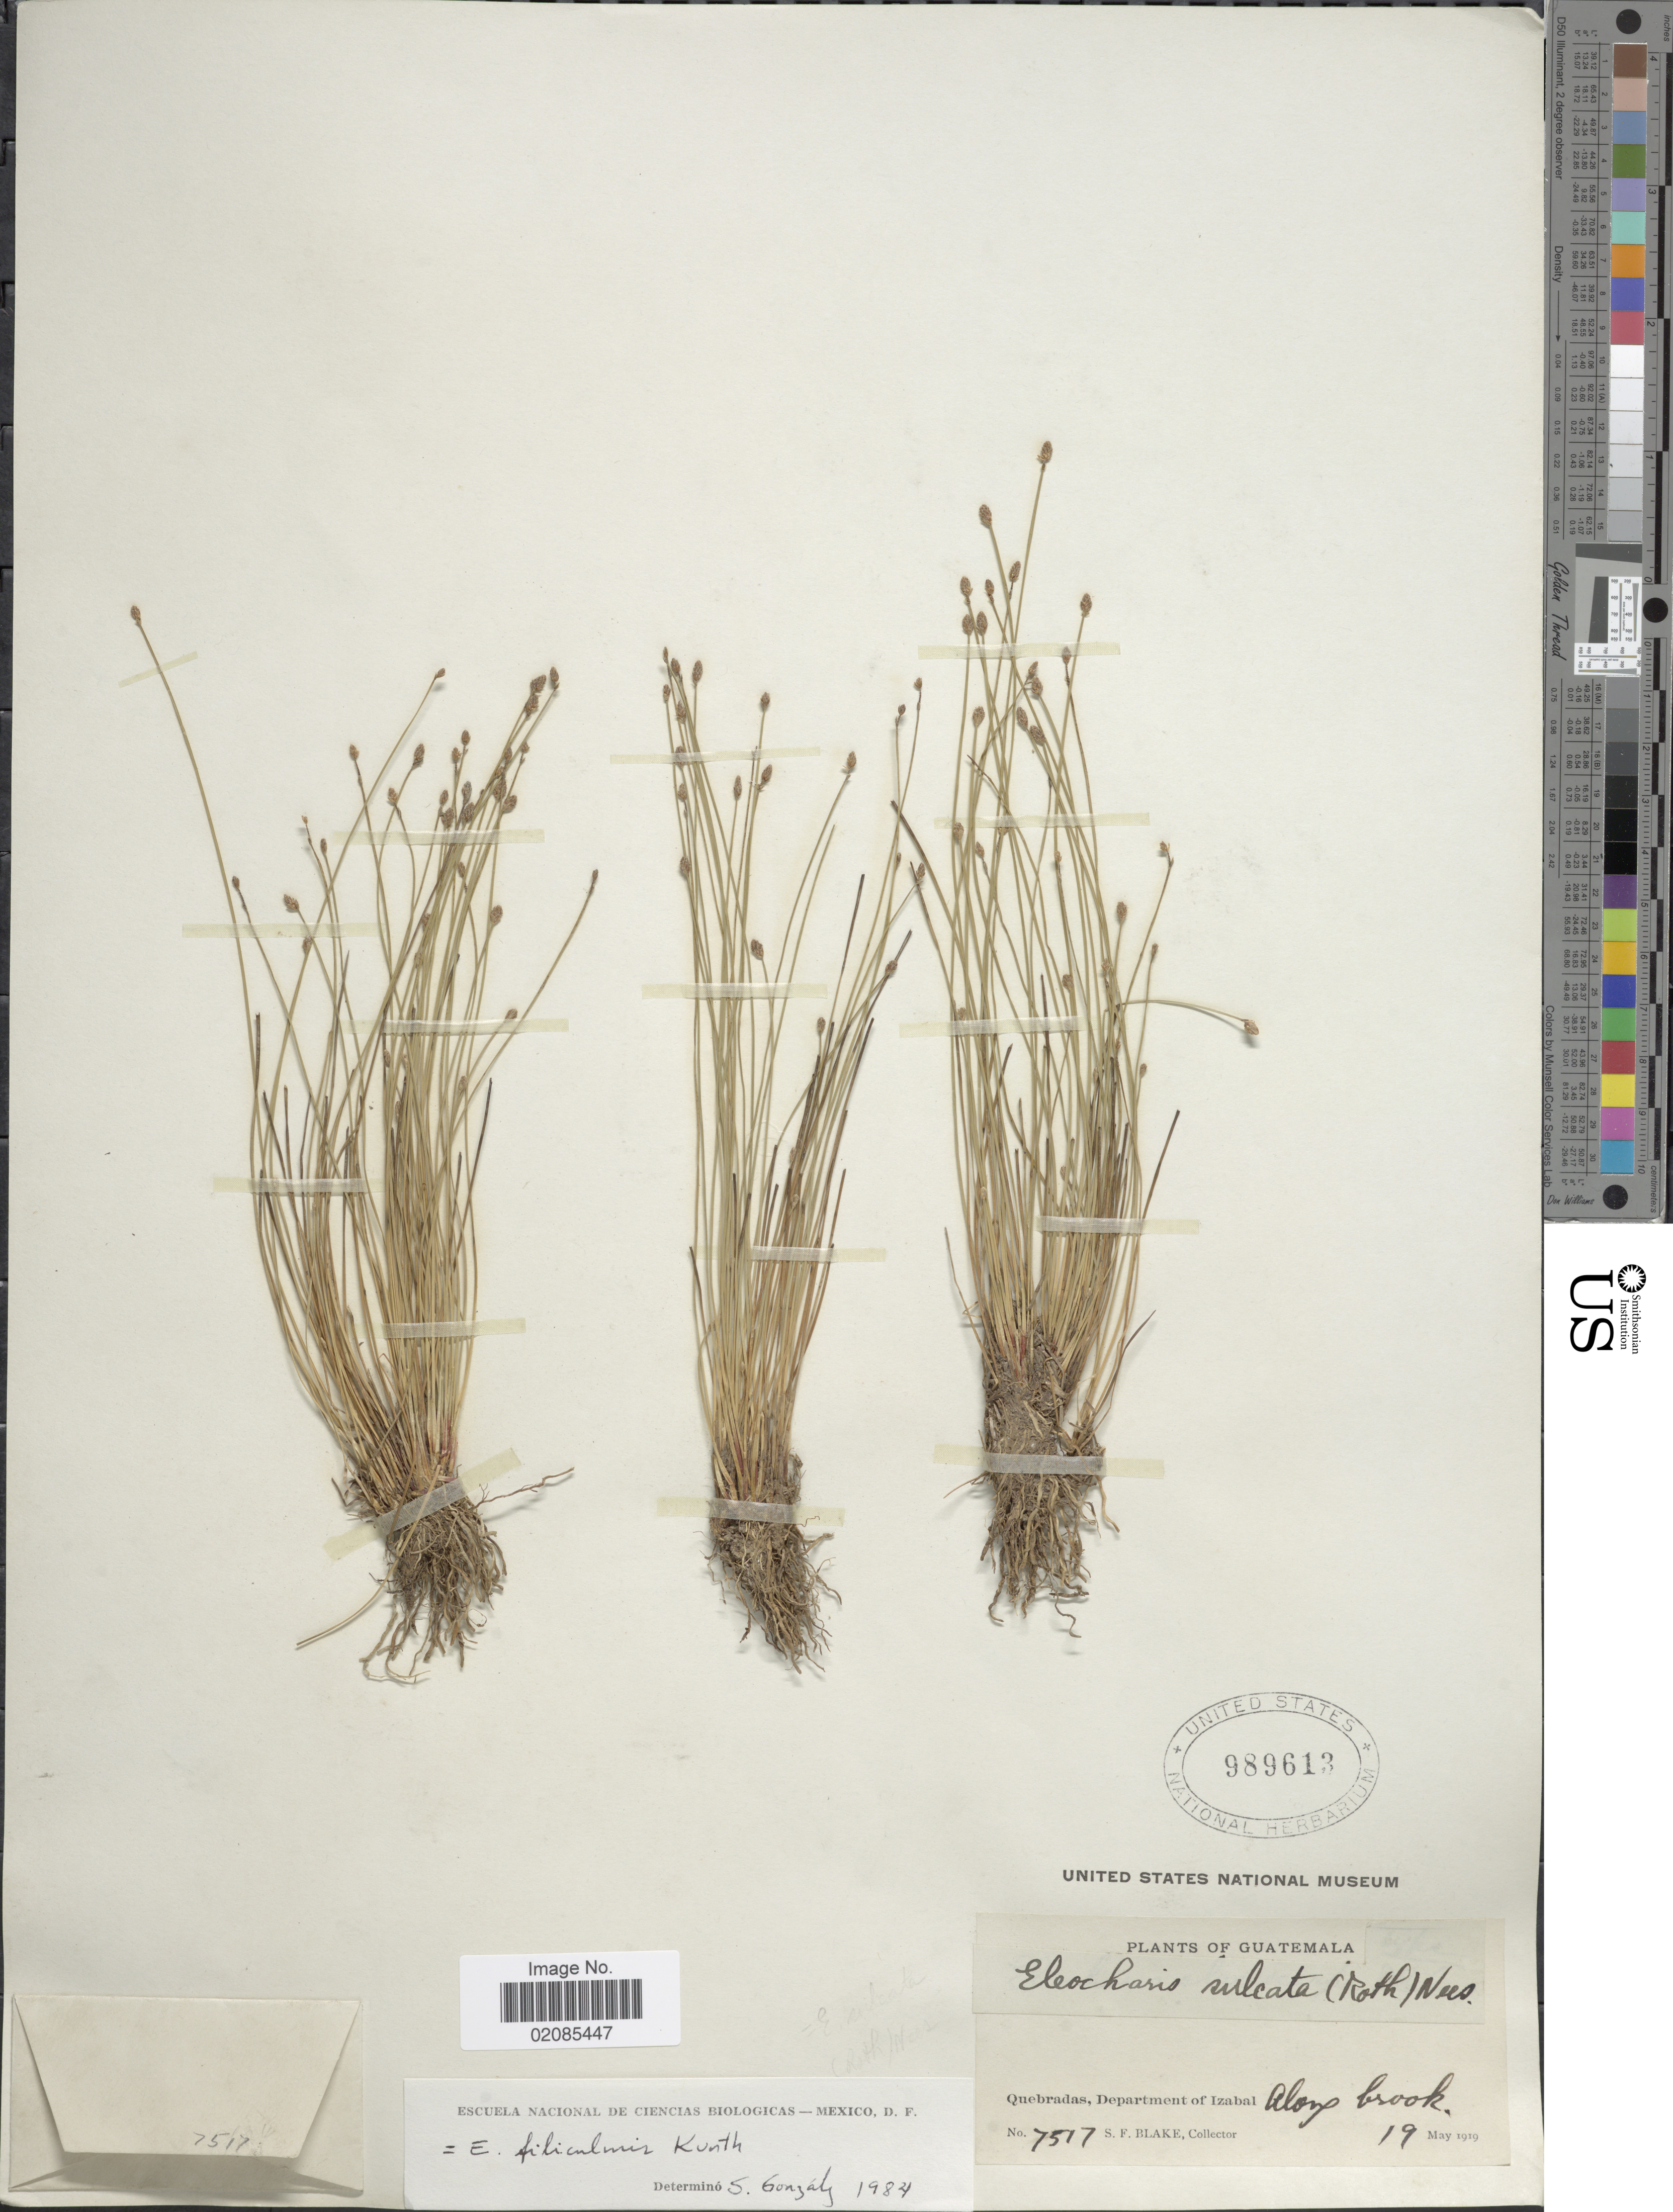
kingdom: Plantae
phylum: Tracheophyta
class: Liliopsida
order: Poales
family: Cyperaceae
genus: Eleocharis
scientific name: Eleocharis filiculmis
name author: Kunth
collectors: S. Blake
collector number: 7517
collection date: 1919-05-19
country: Guatemala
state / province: Izabal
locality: Quebradas, along brook.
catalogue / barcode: US 989613